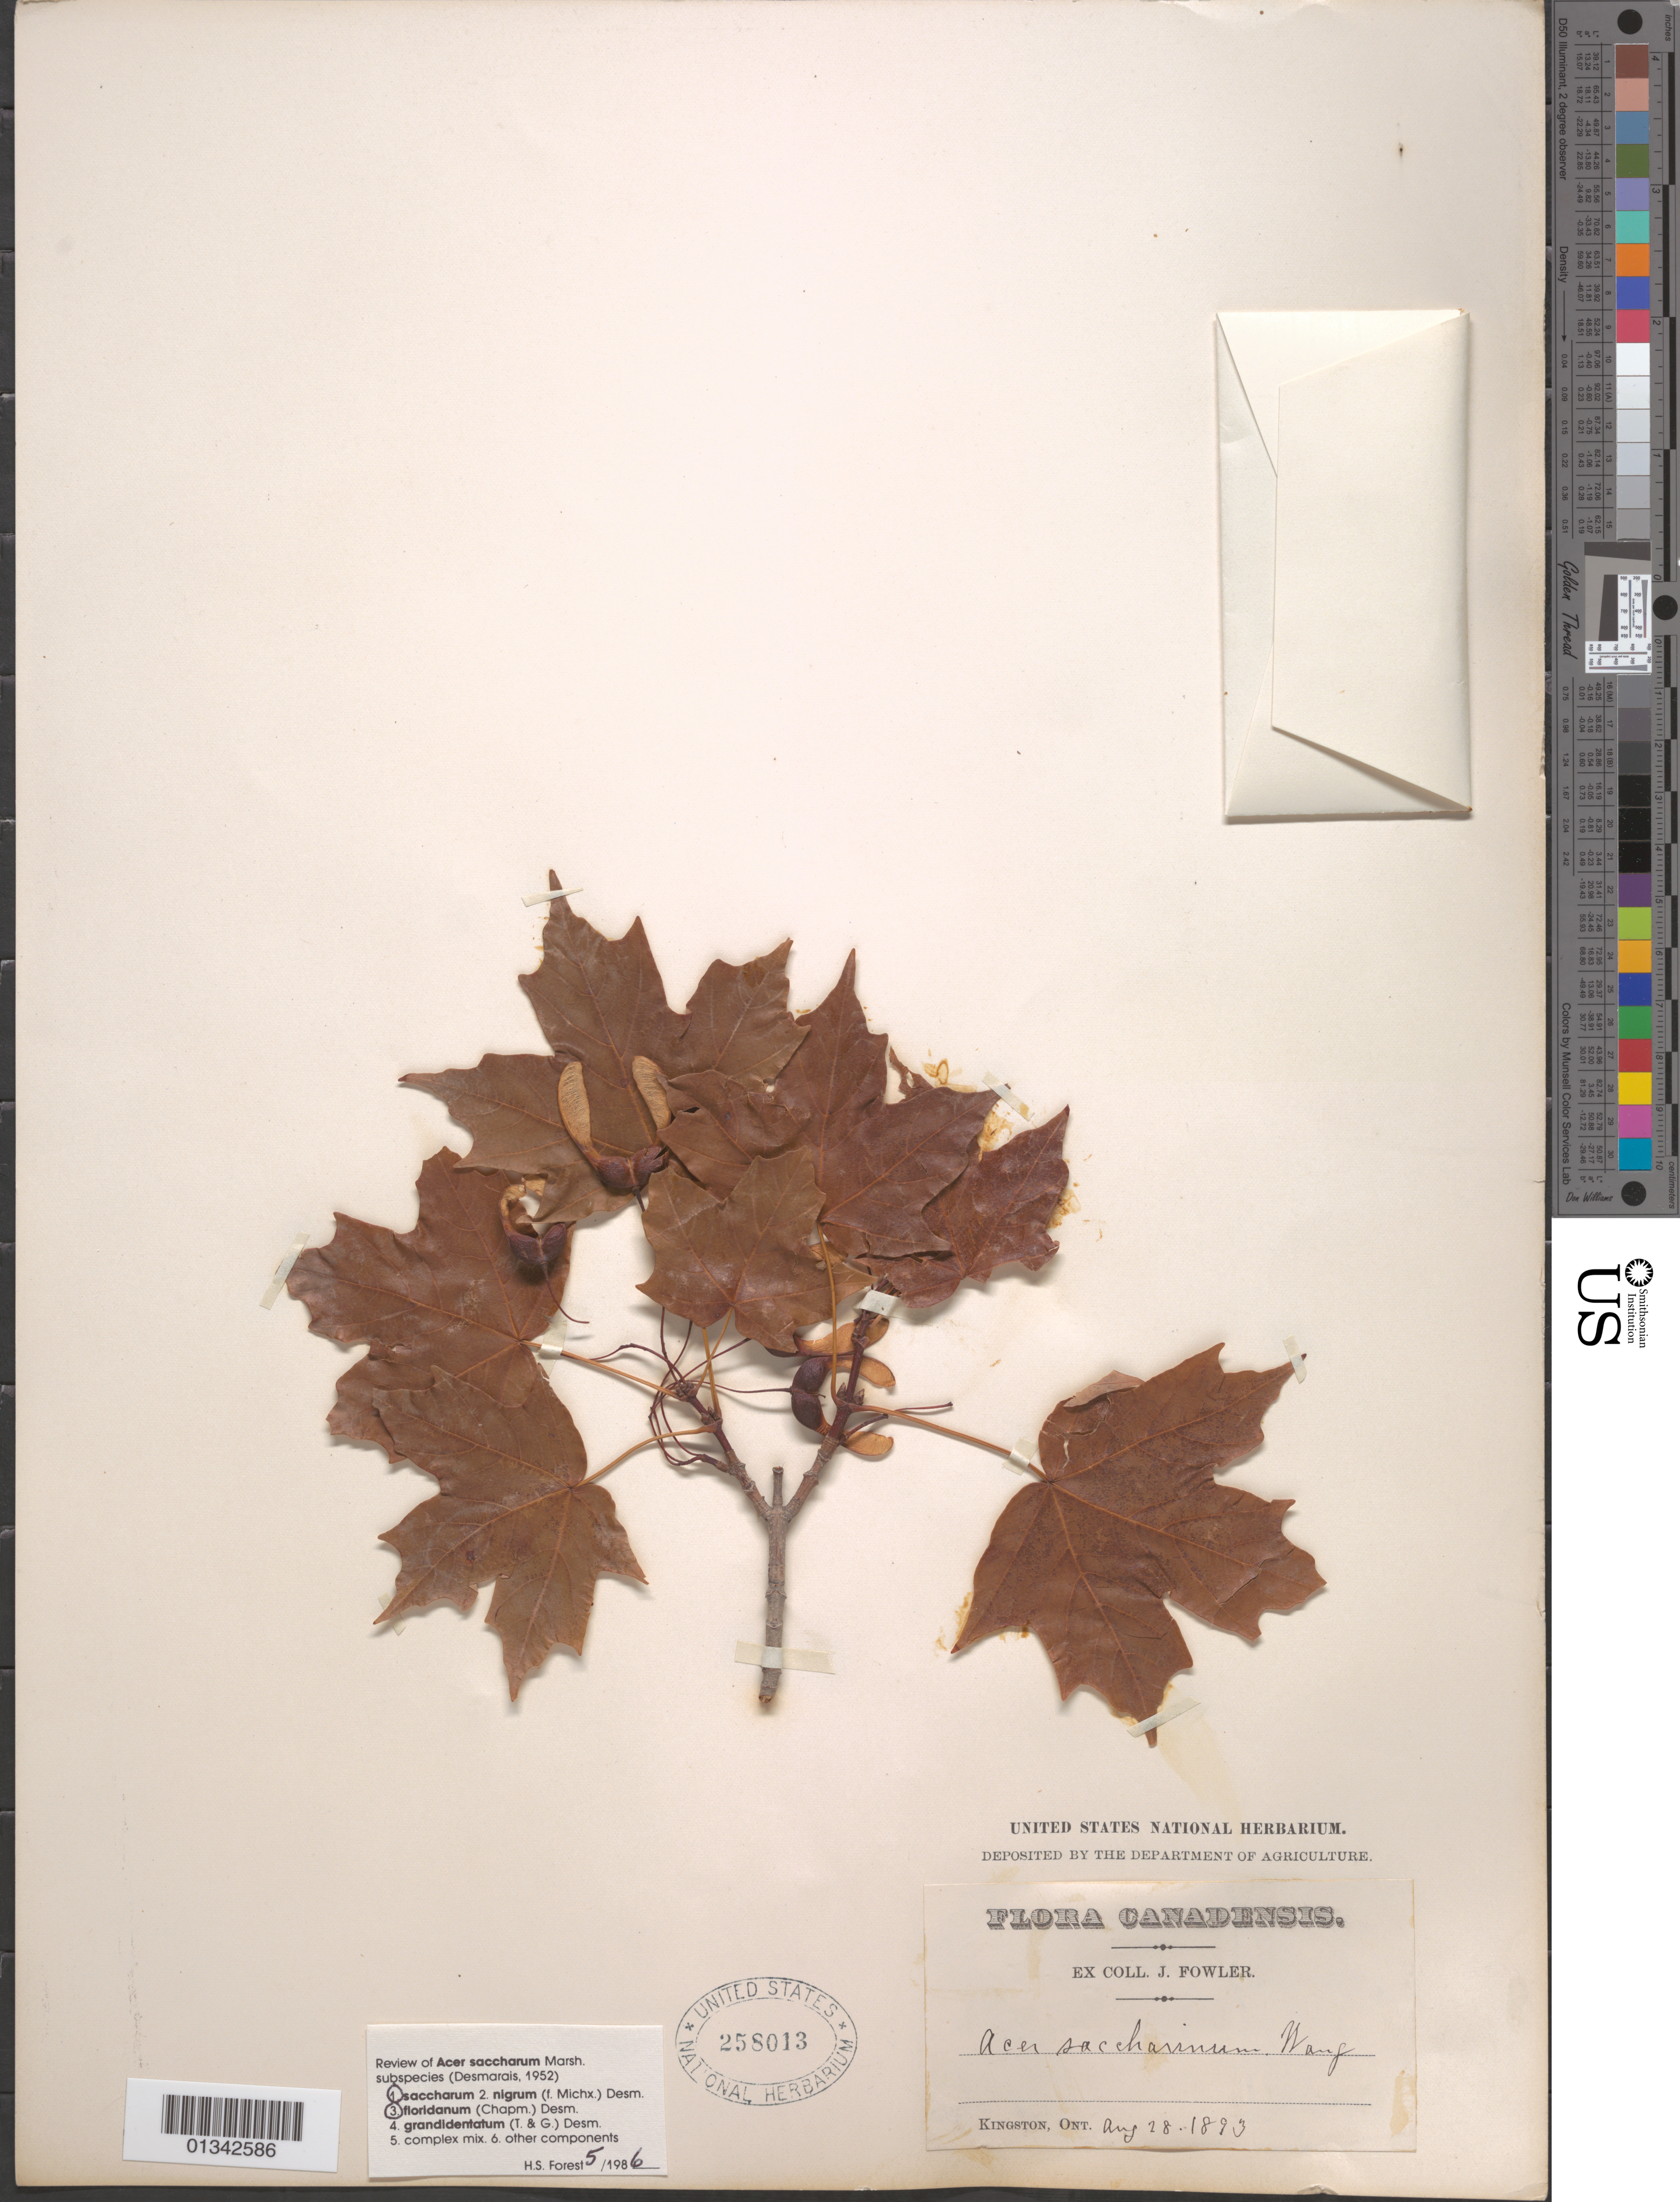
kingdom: Plantae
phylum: Tracheophyta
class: Magnoliopsida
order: Sapindales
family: Sapindaceae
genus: Acer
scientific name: Acer saccharum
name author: Marshall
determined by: Forest, H. S.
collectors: J. P. Fowler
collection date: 1893-08-28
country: Canada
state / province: Ontario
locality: Kingston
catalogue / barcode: US 258013